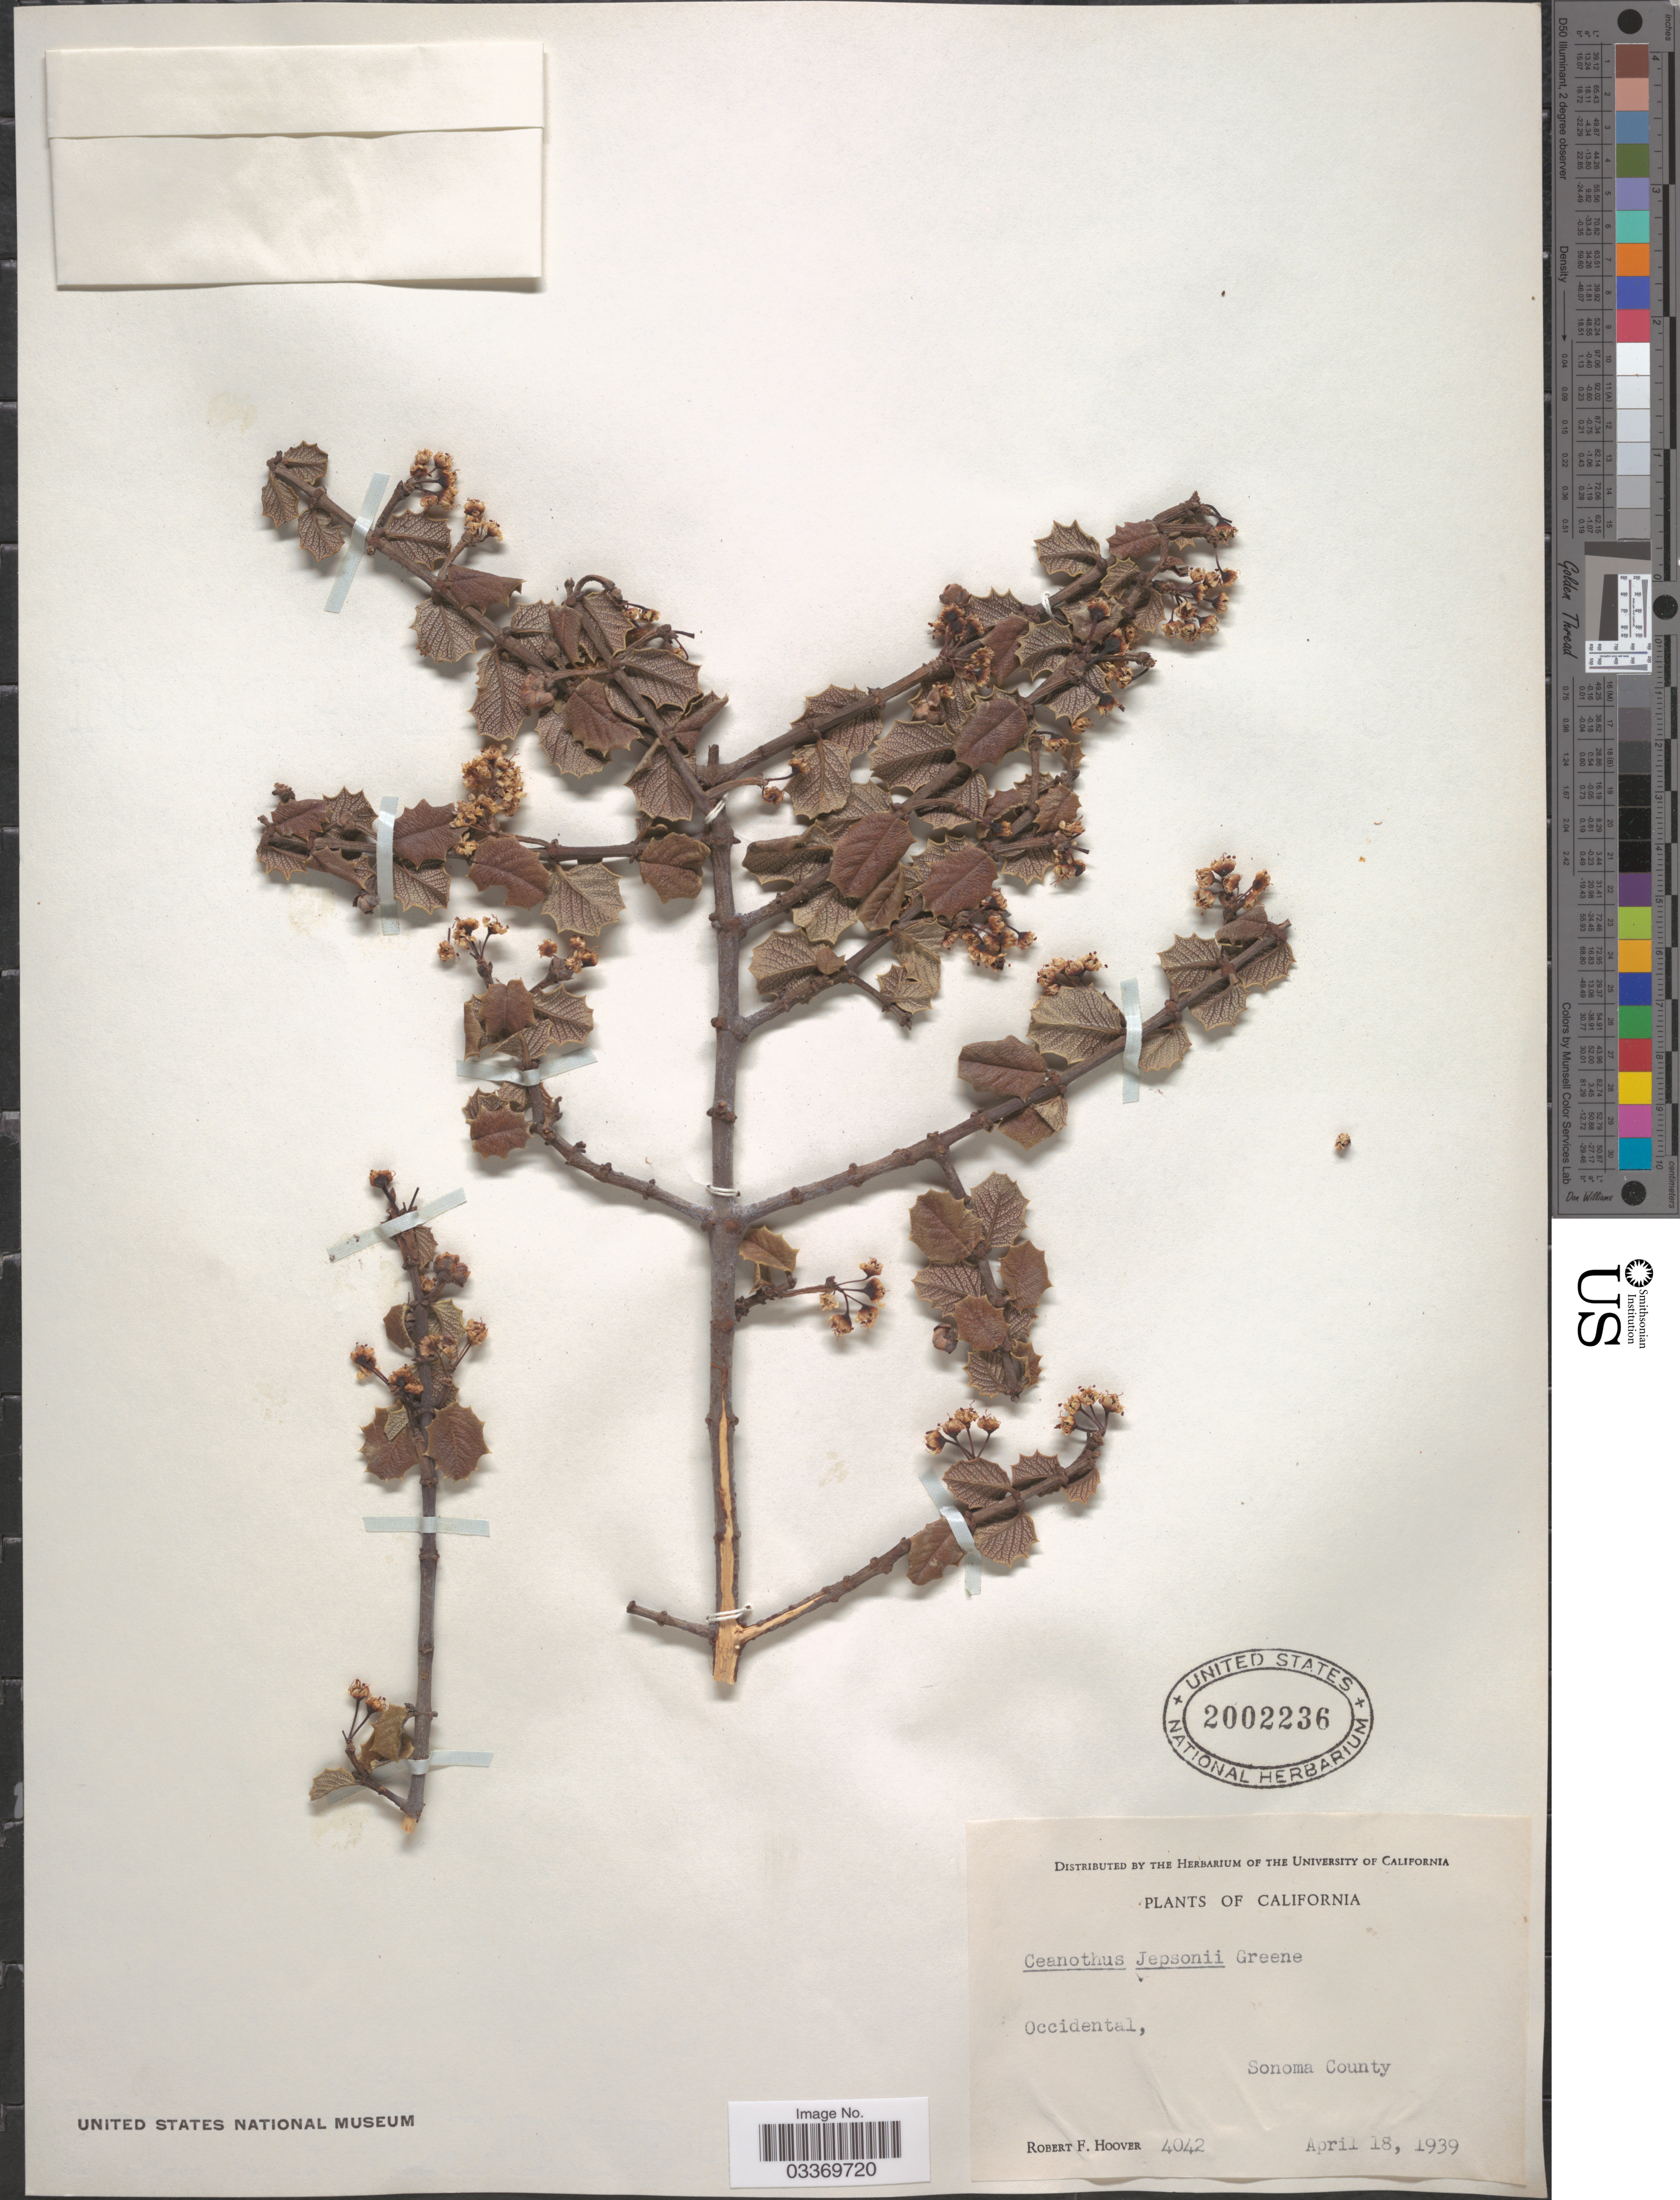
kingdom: Plantae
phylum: Tracheophyta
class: Magnoliopsida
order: Rosales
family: Rhamnaceae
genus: Ceanothus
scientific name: Ceanothus jepsonii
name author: Greene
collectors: R. F. Hoover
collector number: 4042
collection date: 1939-04-18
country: United States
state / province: California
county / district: Sonoma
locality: Occidental, Sonoma County.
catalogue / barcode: US 2002236